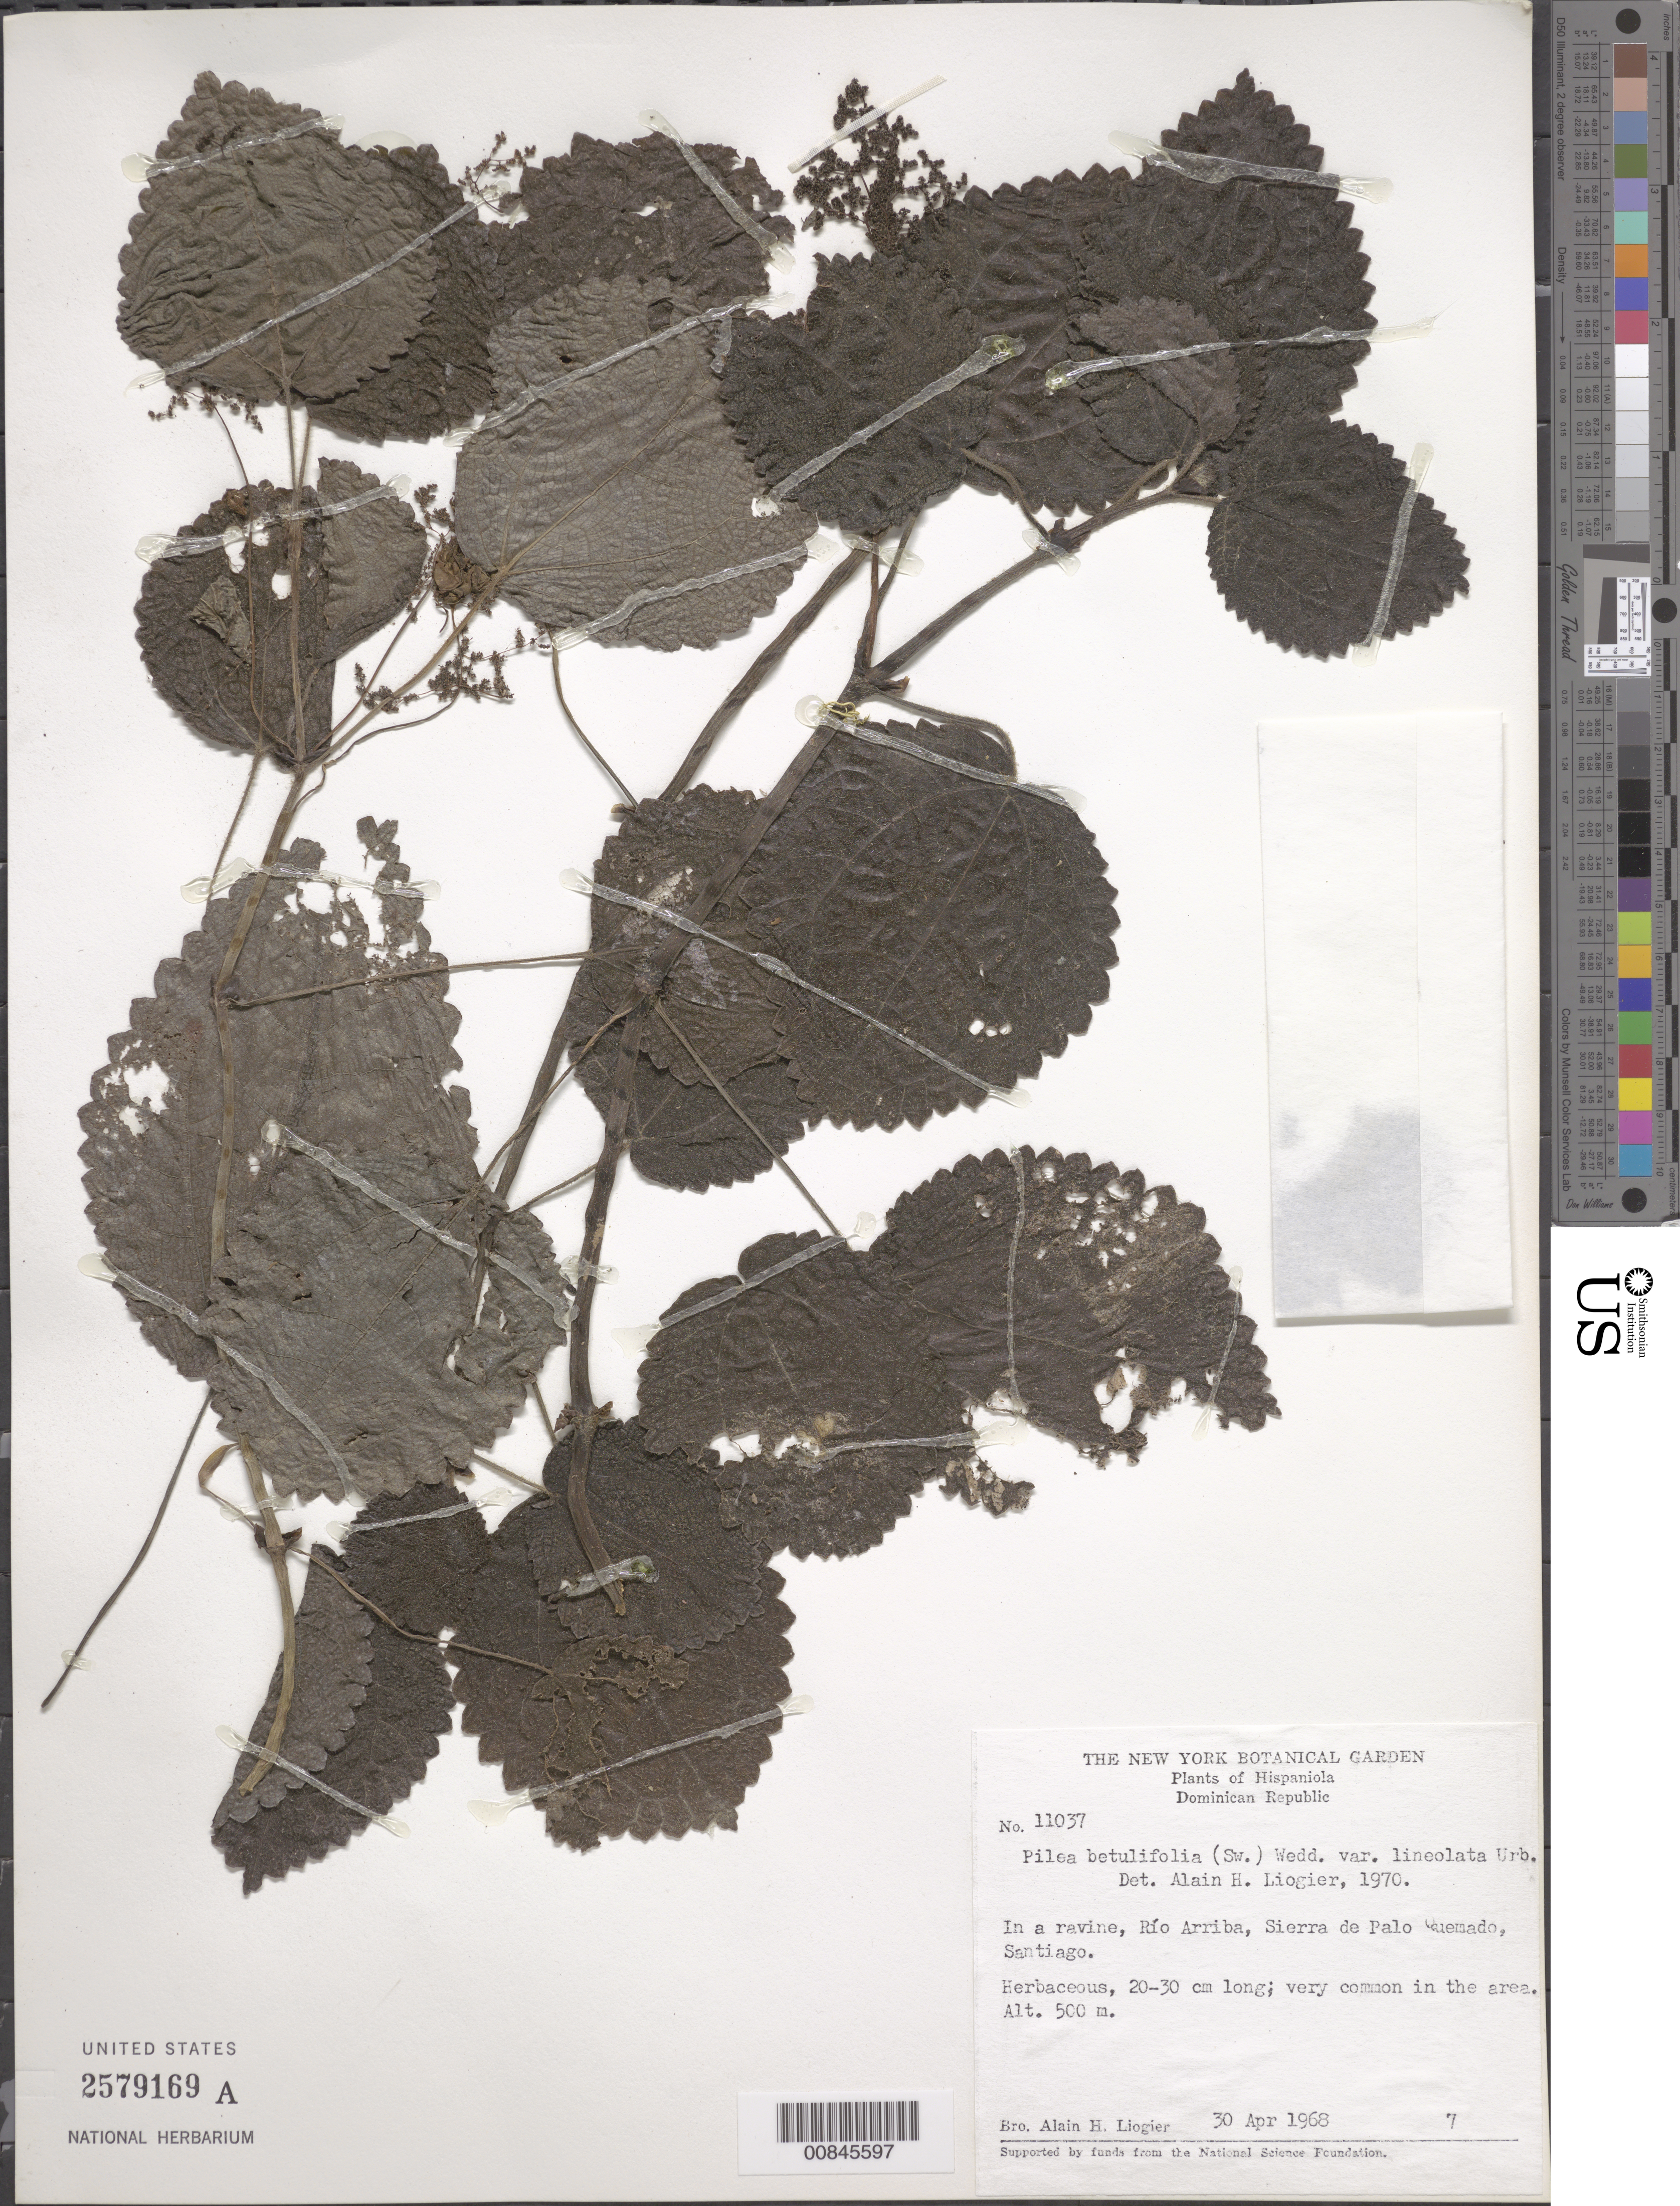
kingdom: Plantae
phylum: Tracheophyta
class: Magnoliopsida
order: Rosales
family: Urticaceae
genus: Pilea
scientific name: Pilea betulifolia var. lineolata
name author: Urb.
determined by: Liogier, Alain H.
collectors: A. H. Liogier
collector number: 11037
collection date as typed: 30 Apr 1968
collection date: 1968-04-30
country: Dominican Republic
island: Hispaniola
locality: In a ravine, Río Arriba, Sierra de Palo Quemado, Santiago.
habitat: In ravine.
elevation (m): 500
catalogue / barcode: US 2579169A